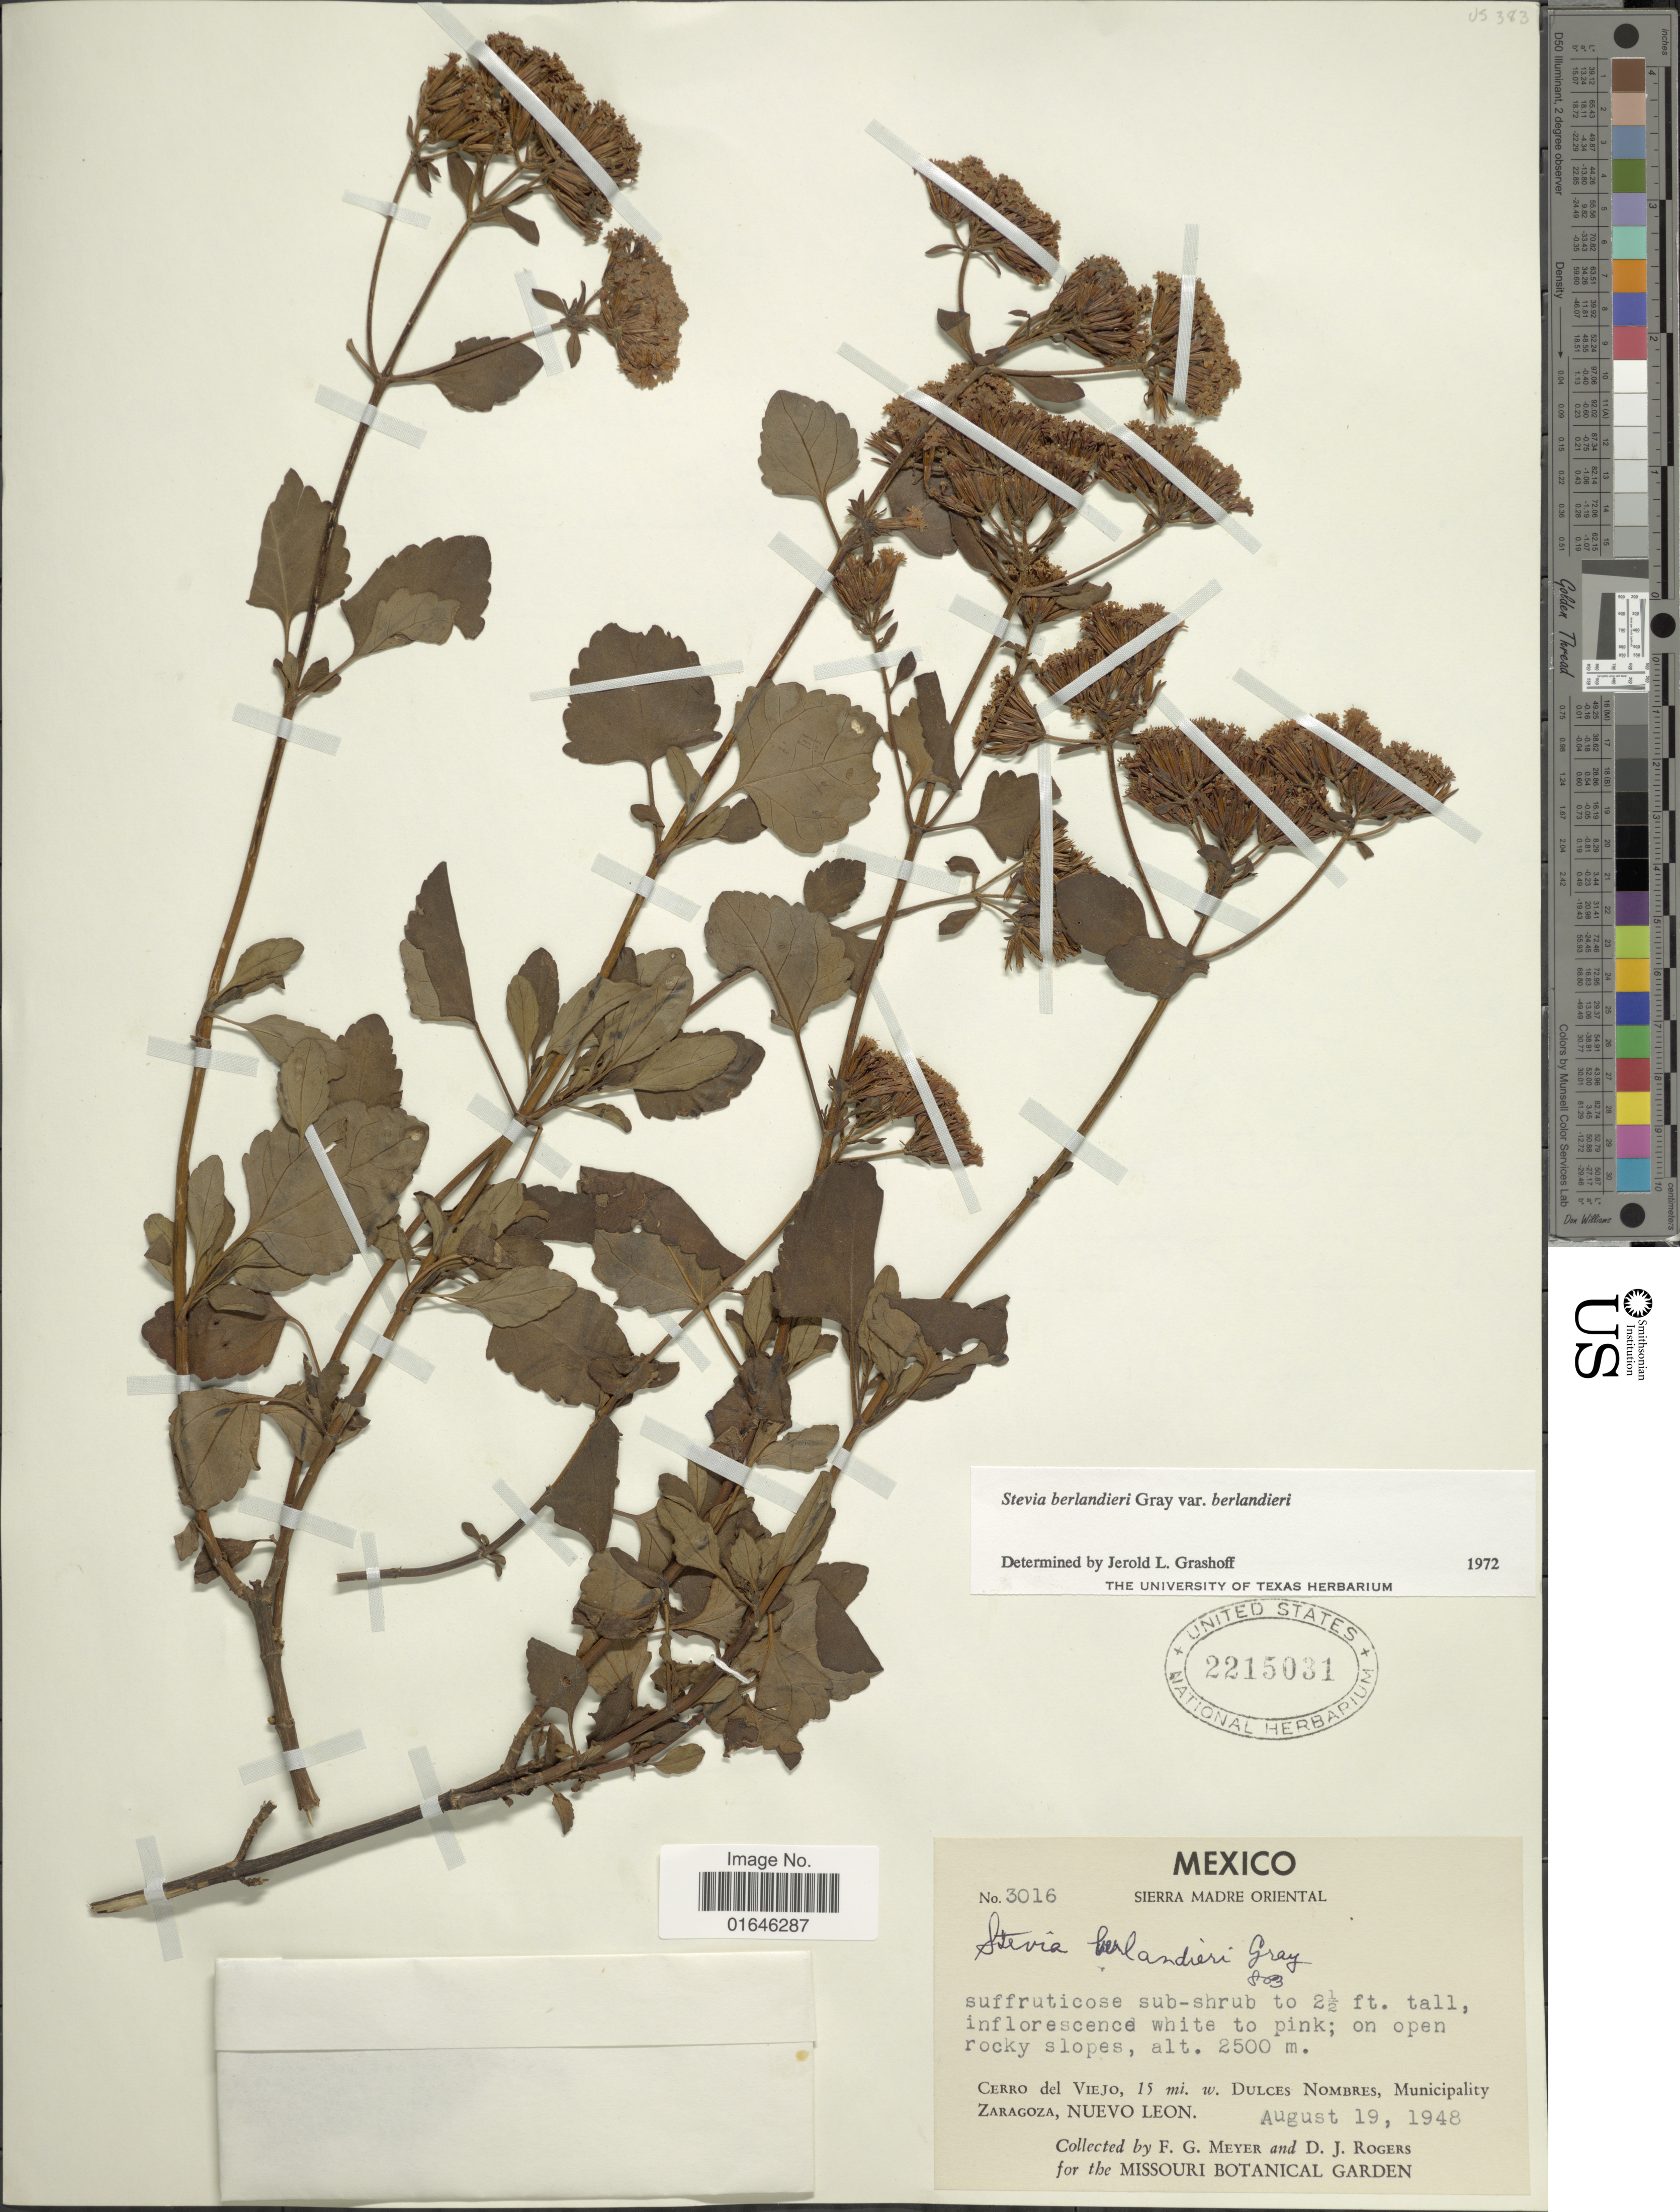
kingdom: Plantae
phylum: Tracheophyta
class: Magnoliopsida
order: Asterales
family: Asteraceae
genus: Stevia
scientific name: Stevia berlandieri var. berlandieri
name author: A. Gray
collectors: F. G. Meyer & D. J. Rogers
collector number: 3016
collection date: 1948-08-19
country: Mexico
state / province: Nuevo León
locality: Sierra Madre Oriental, Cerro del Viejo, 15 mi. w. Dulces Nombres, Municipality Zaragoza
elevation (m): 2500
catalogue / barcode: US 2215031